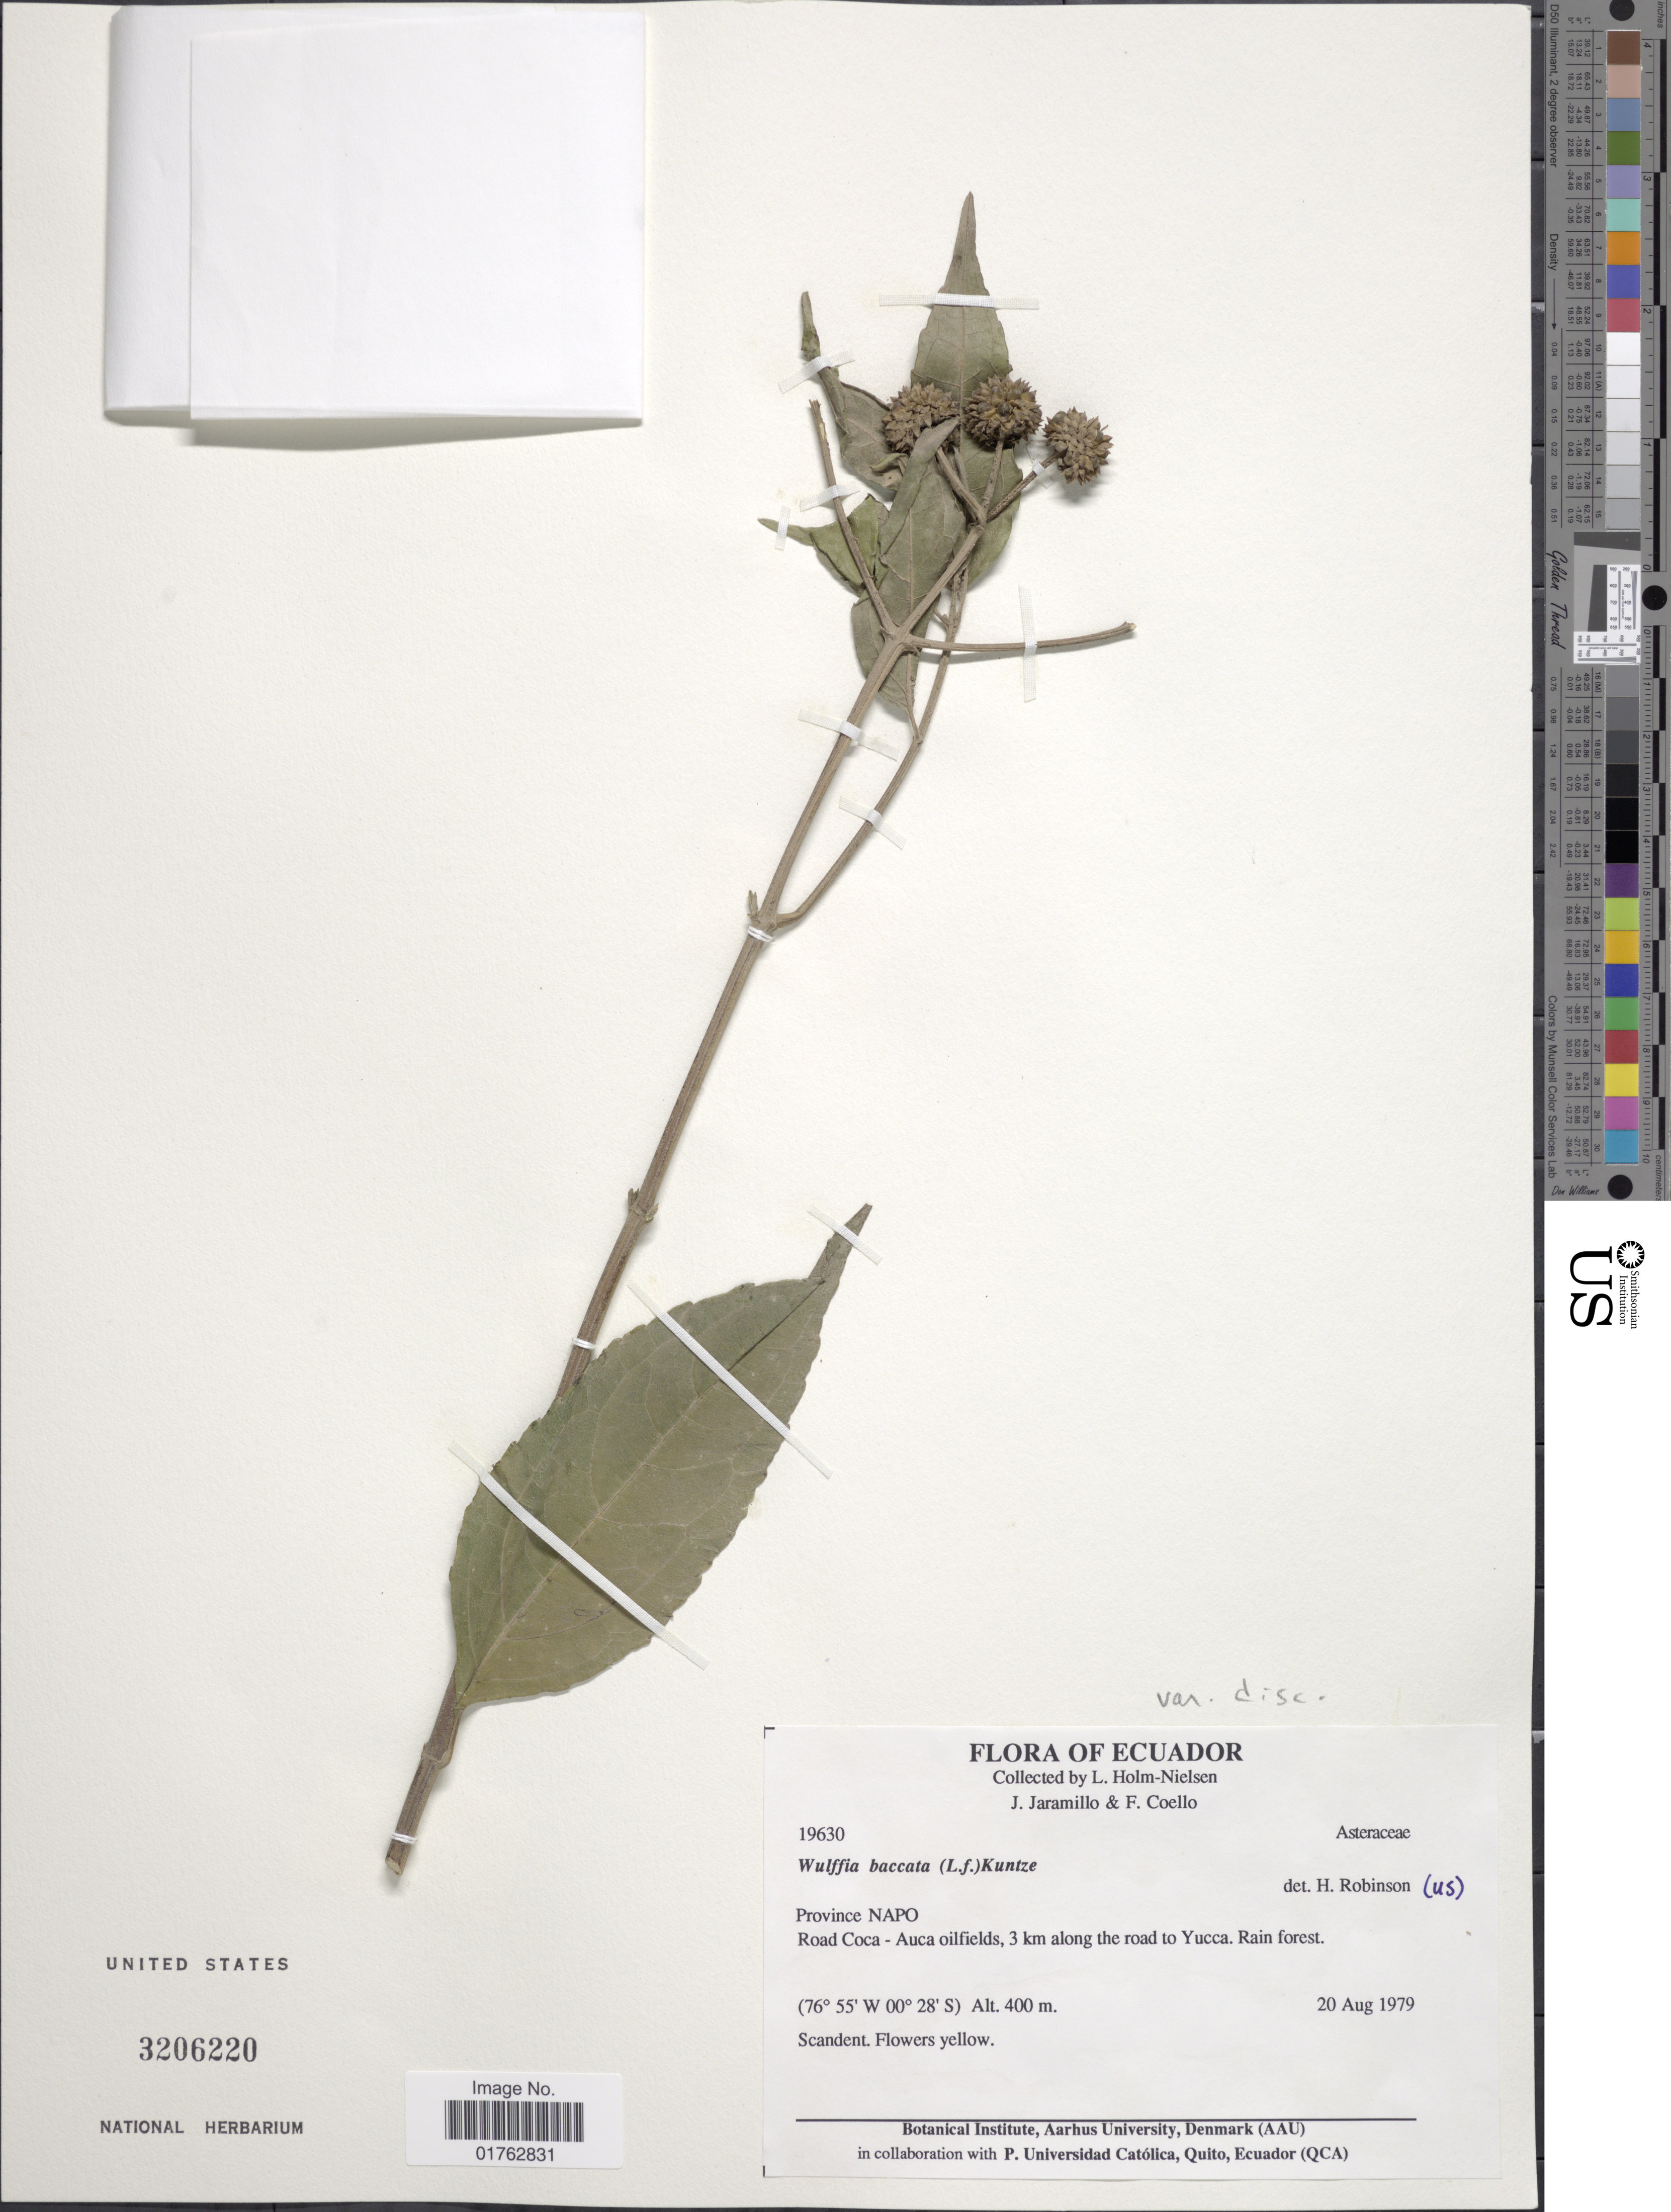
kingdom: Plantae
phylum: Tracheophyta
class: Magnoliopsida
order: Asterales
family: Asteraceae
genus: Wulffia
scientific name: Wulffia baccata var. discoidea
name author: S.F. Blake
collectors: L. B. Holm-Nielsen, J. Jaramillo & F. Coello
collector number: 19630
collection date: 1979-08-20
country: Ecuador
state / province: Napo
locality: Road Coca- Auca oilfields, 2 km along the road to Yucca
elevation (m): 400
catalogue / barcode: US 3206220